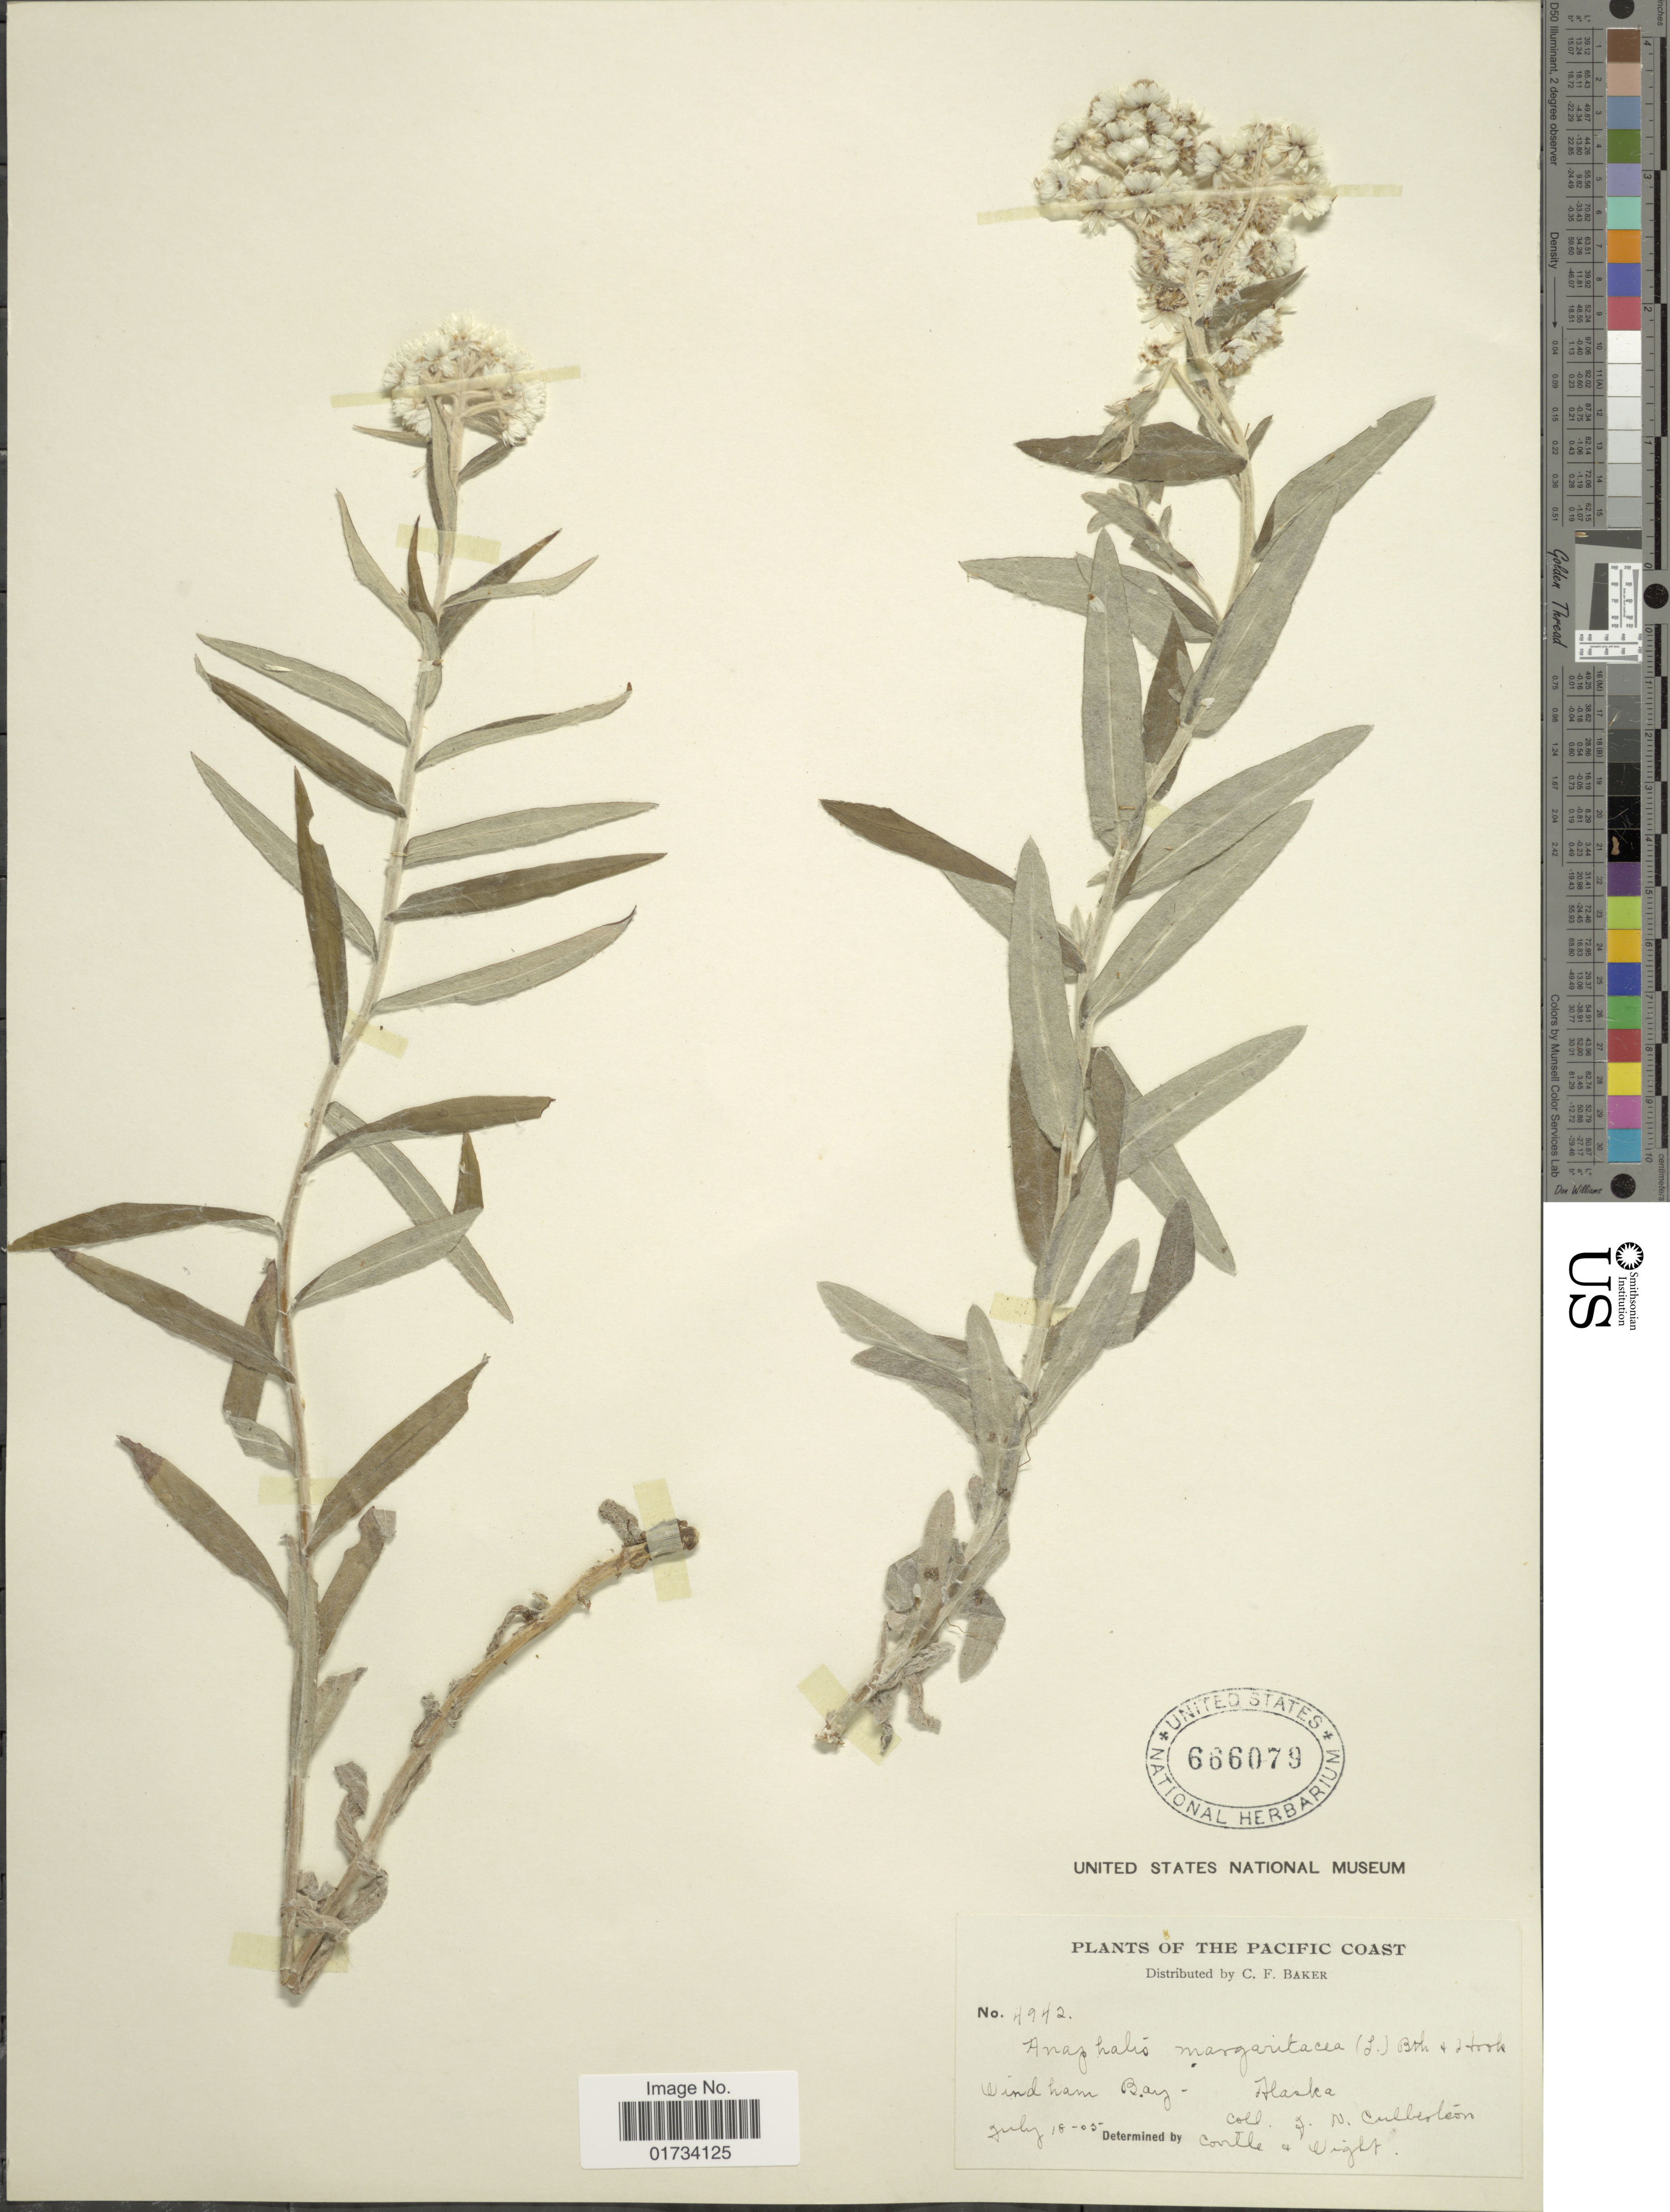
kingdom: Plantae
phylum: Tracheophyta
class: Magnoliopsida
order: Asterales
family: Asteraceae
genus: Anaphalis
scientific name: Anaphalis margaritacea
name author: (L.) Benth. & Hook. f.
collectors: J. Culbertson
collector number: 4942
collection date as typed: Transcribed d/m/y: 18/7/5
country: United States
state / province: Alaska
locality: Pacific Coast, Windham Bay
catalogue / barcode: US 666079